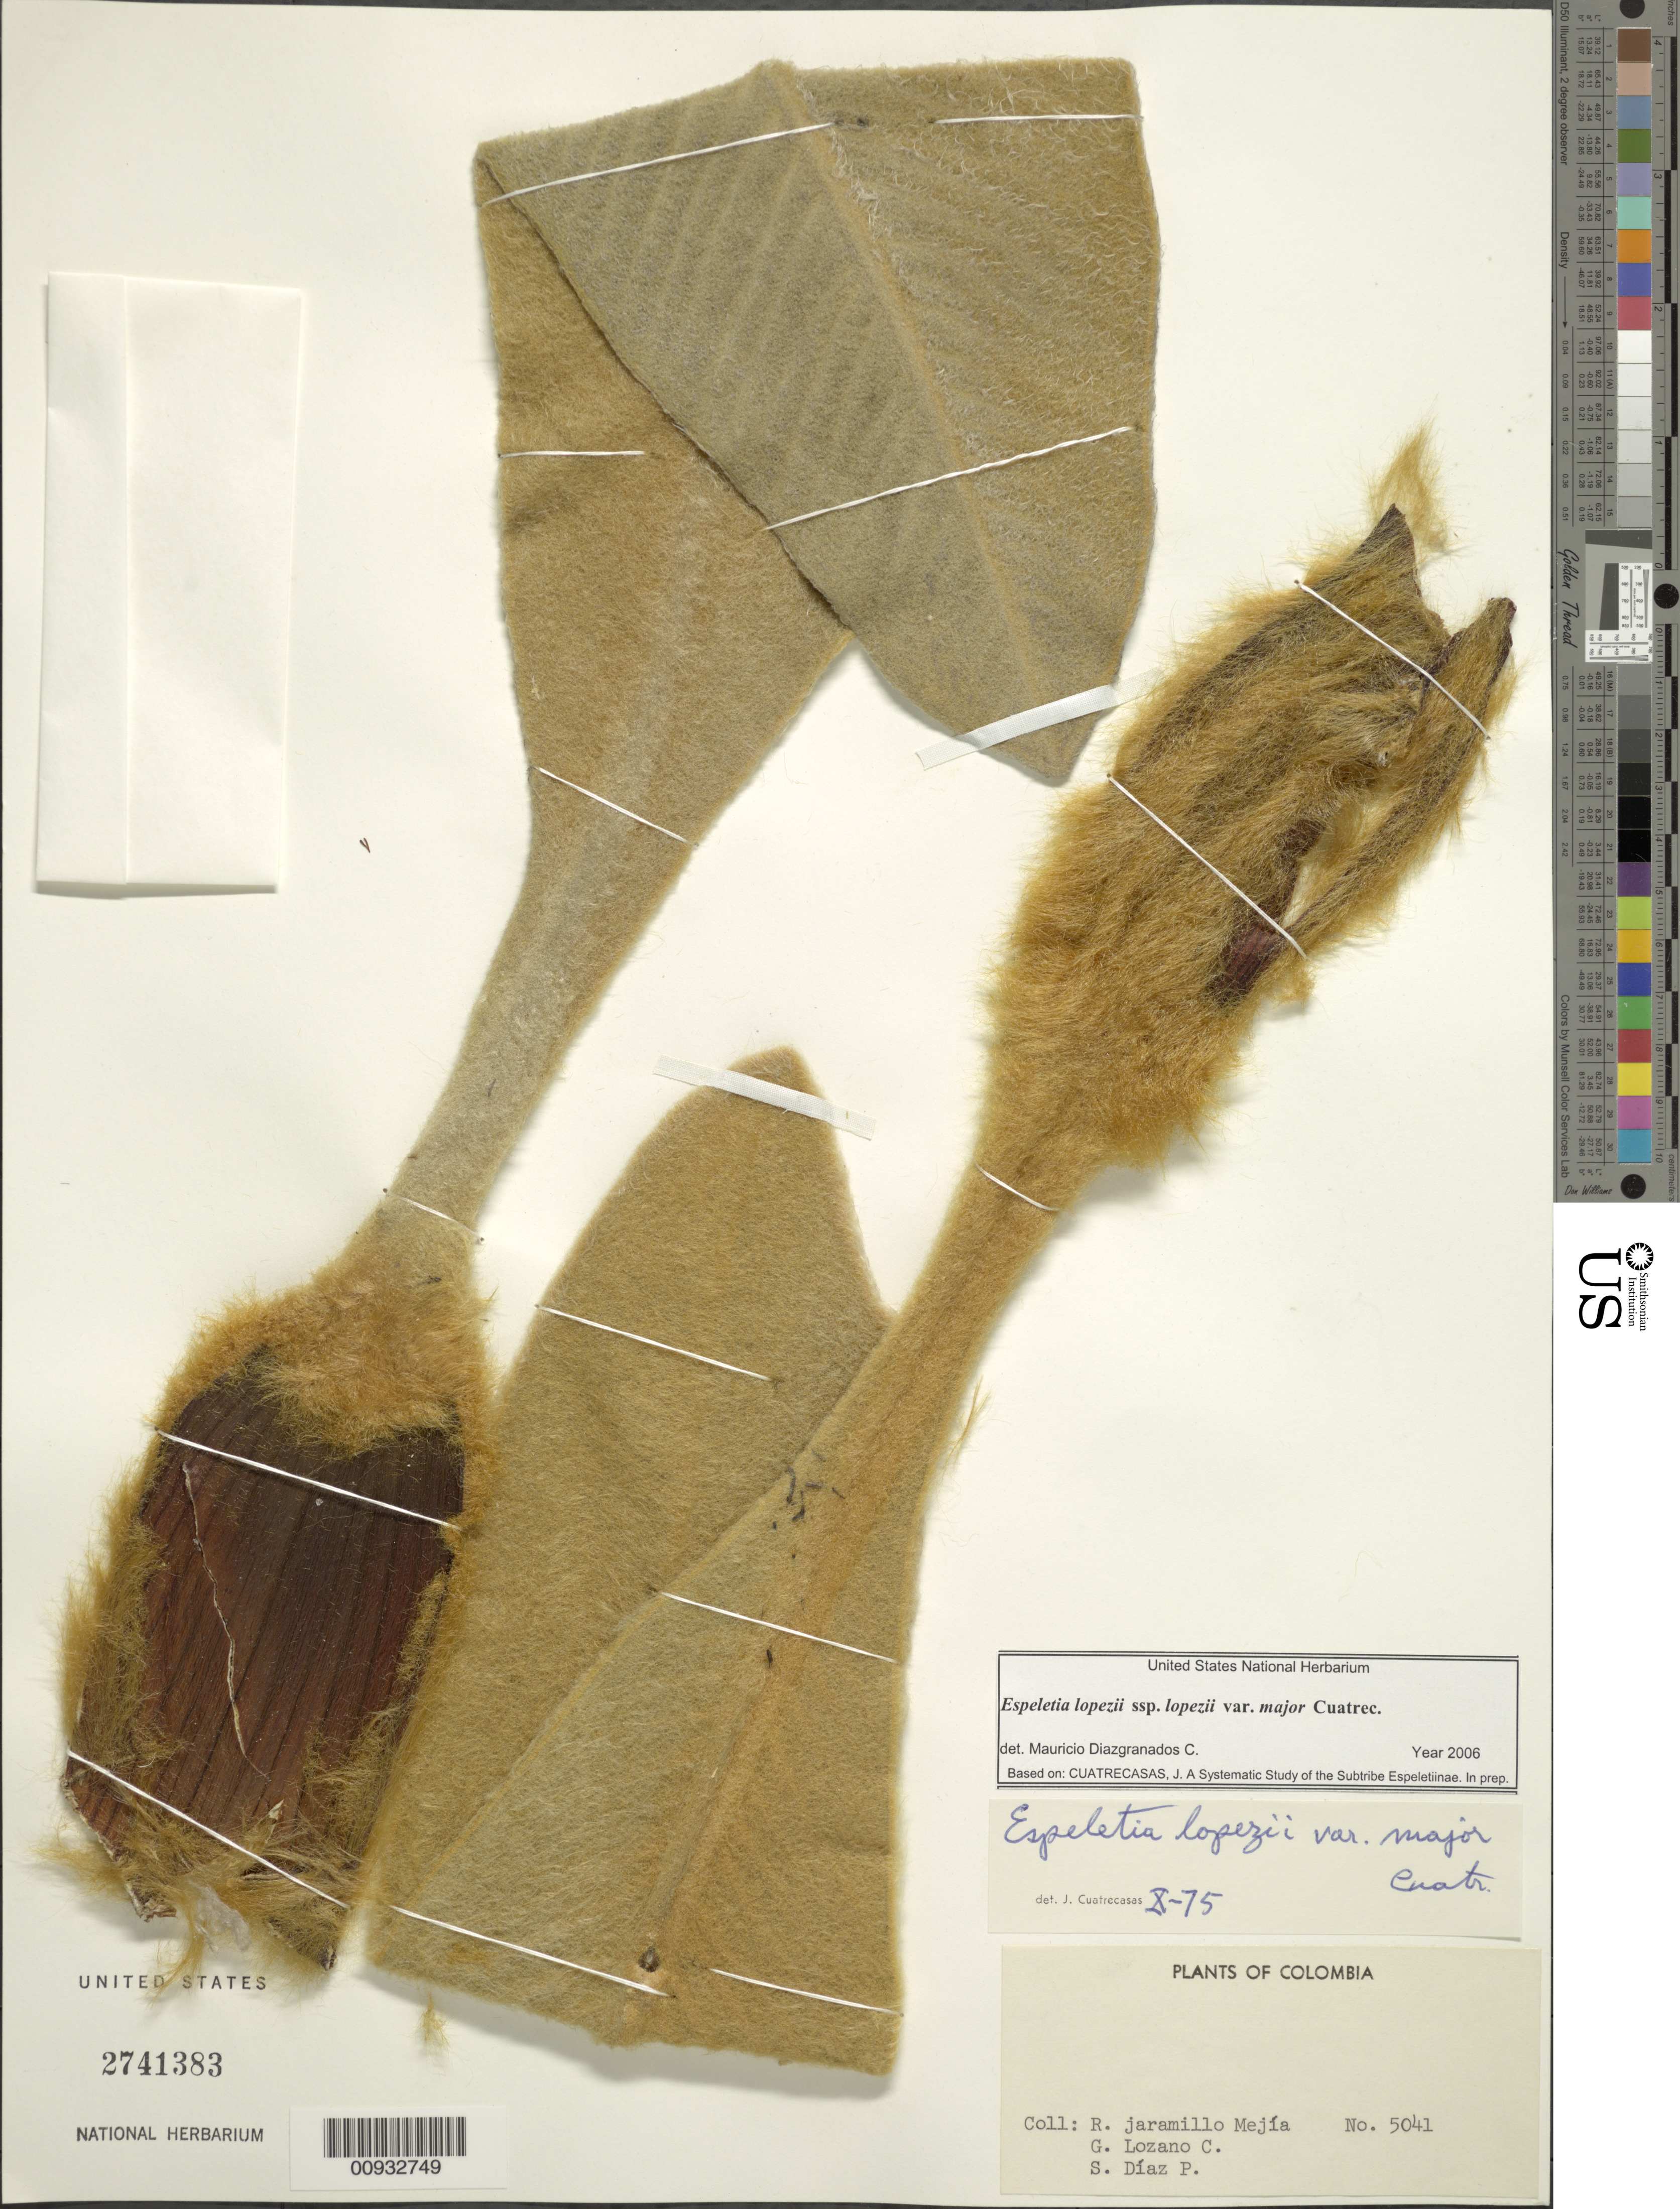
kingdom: Plantae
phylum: Tracheophyta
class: Magnoliopsida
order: Asterales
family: Asteraceae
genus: Espeletia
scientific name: Espeletia lopezii var. major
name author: Cuatrec.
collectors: R. Jaramillo M., G. Lozano-Contreras & S. Díaz Píedrahíta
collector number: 5041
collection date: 1971-10-09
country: Colombia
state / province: Boyacá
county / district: Socotá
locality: Páramo de Pisba. Por la carretera hacia el páramo, en el sitio denominado "Los Pinos".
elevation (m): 3400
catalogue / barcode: US 2741383